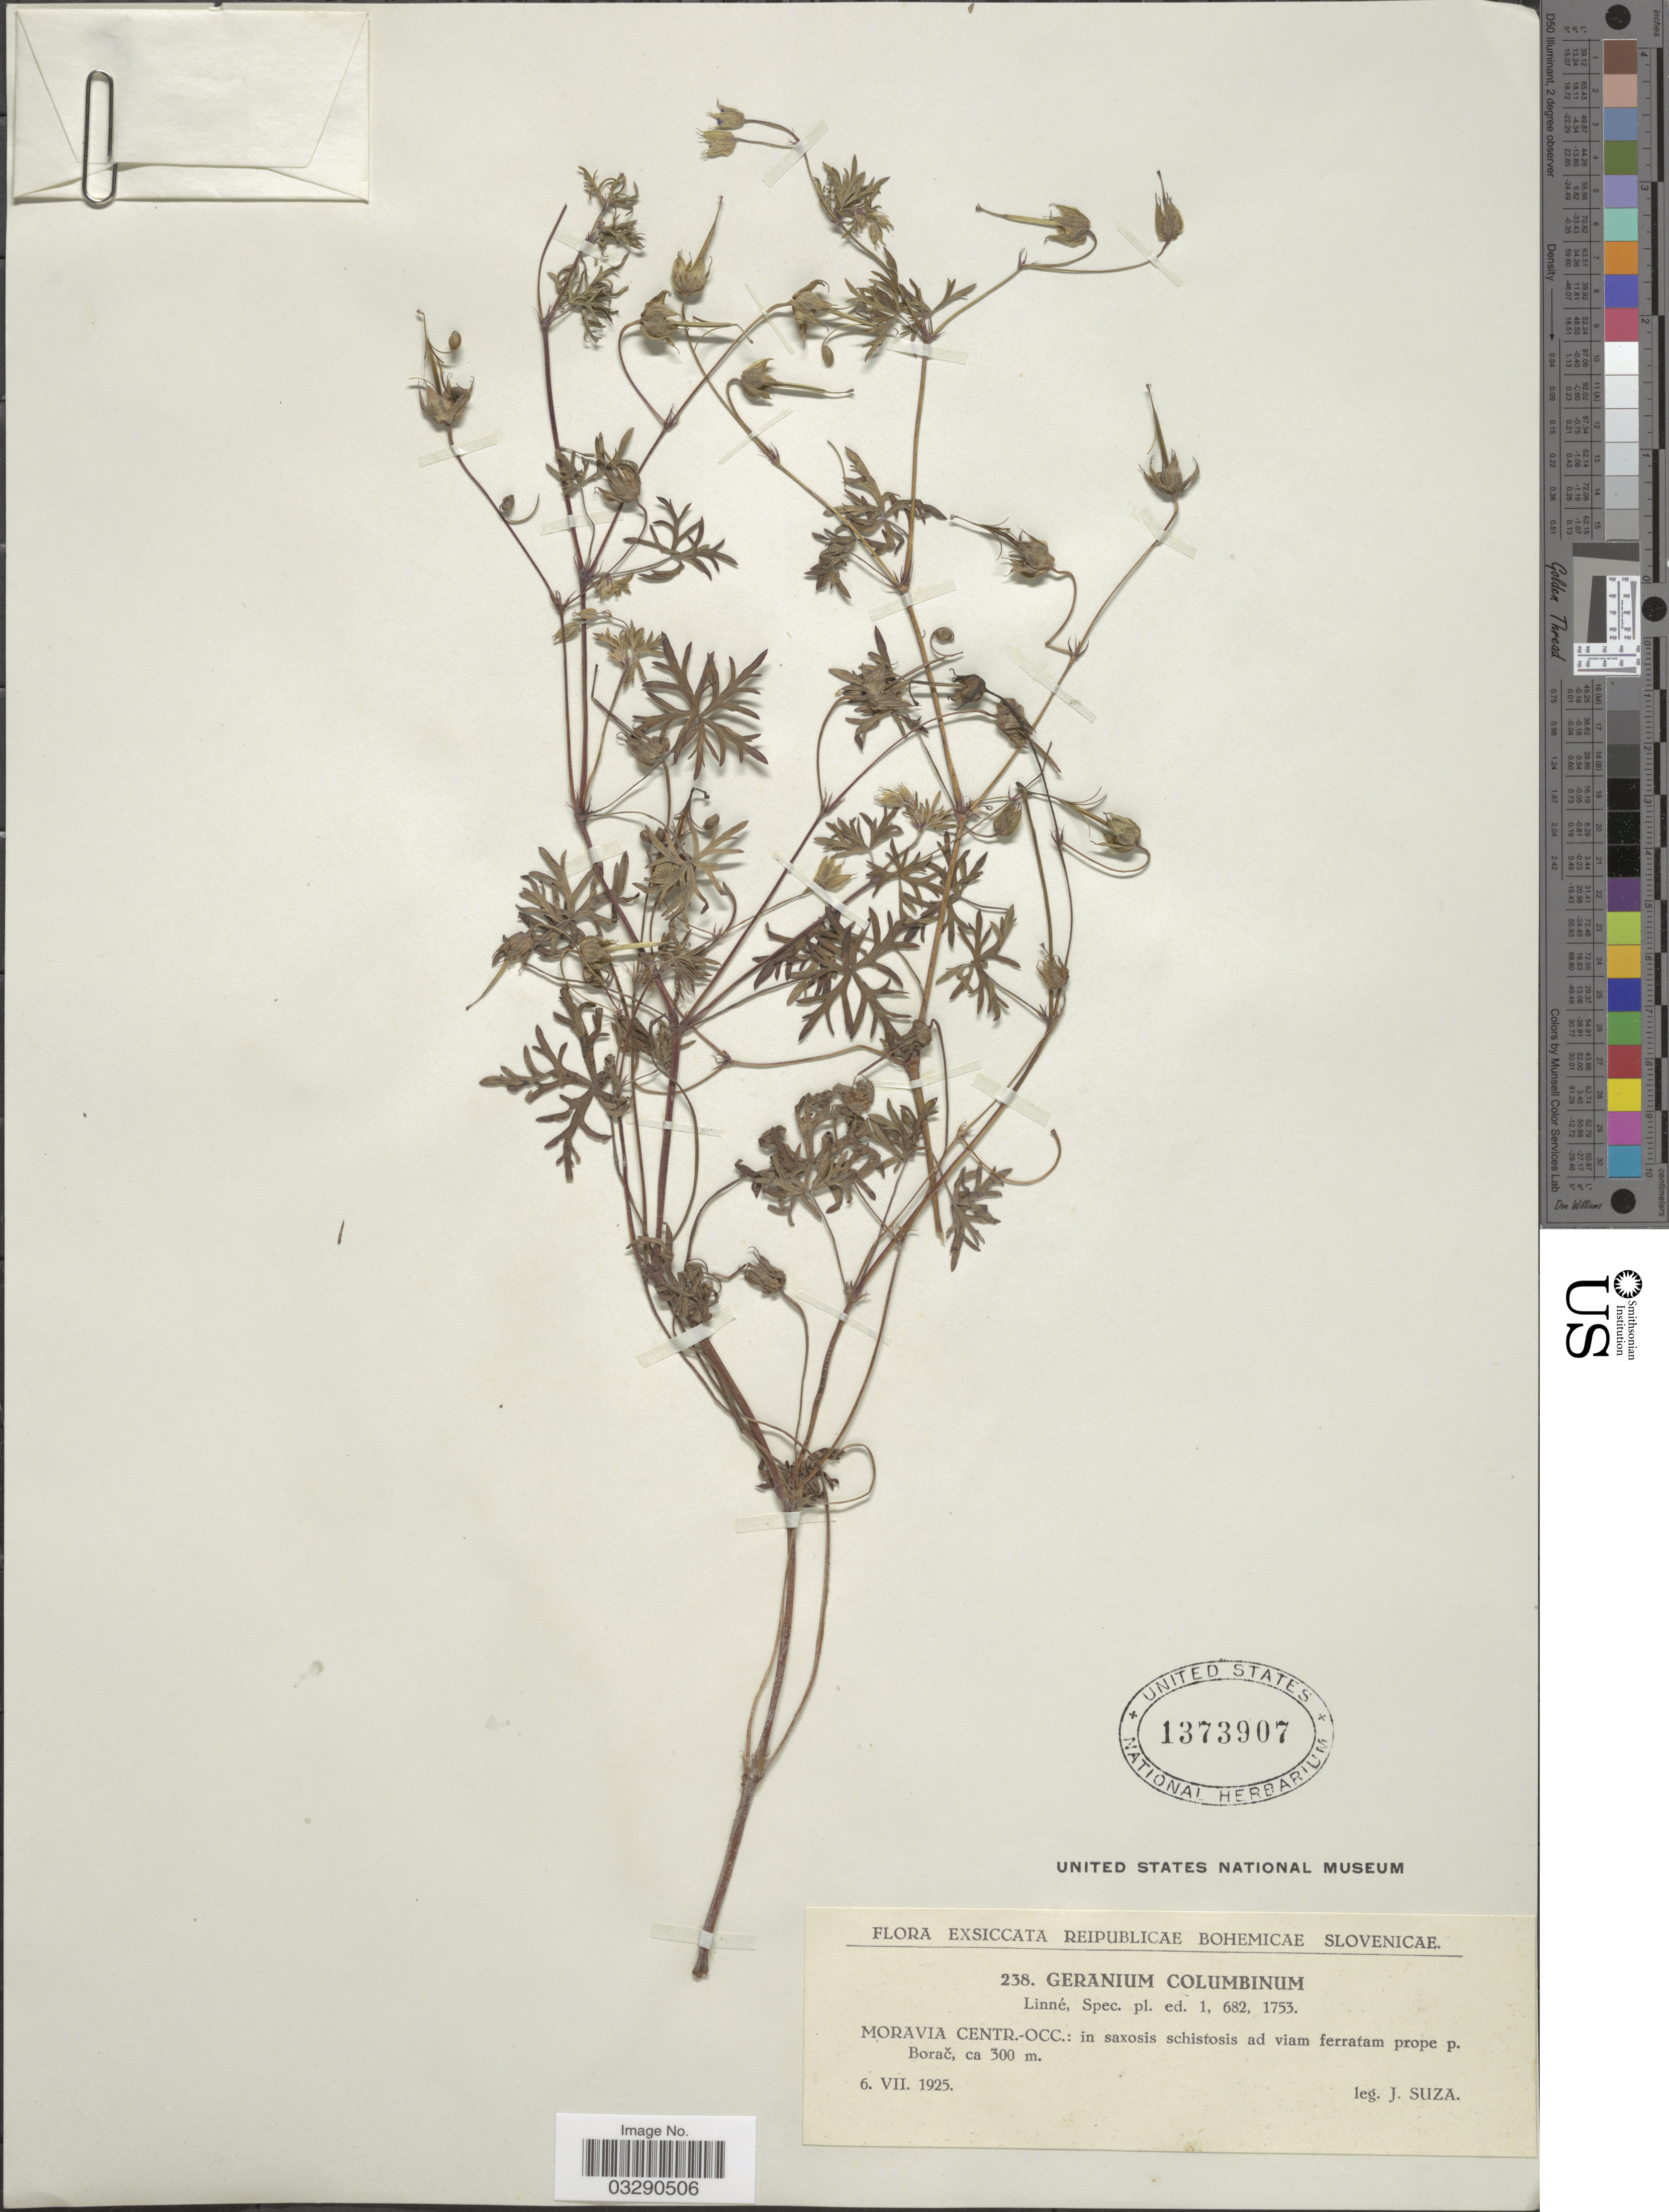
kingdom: Plantae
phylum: Tracheophyta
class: Magnoliopsida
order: Geraniales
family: Geraniaceae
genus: Geranium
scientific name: Geranium columbinum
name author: L.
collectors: J. Suza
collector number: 238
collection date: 1925-07-06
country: Czechia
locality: Reipublicae Bohemicae Slovenicae. Moravia Centr.-Occ.: prope p. Borač.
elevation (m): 300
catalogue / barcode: US 1373907